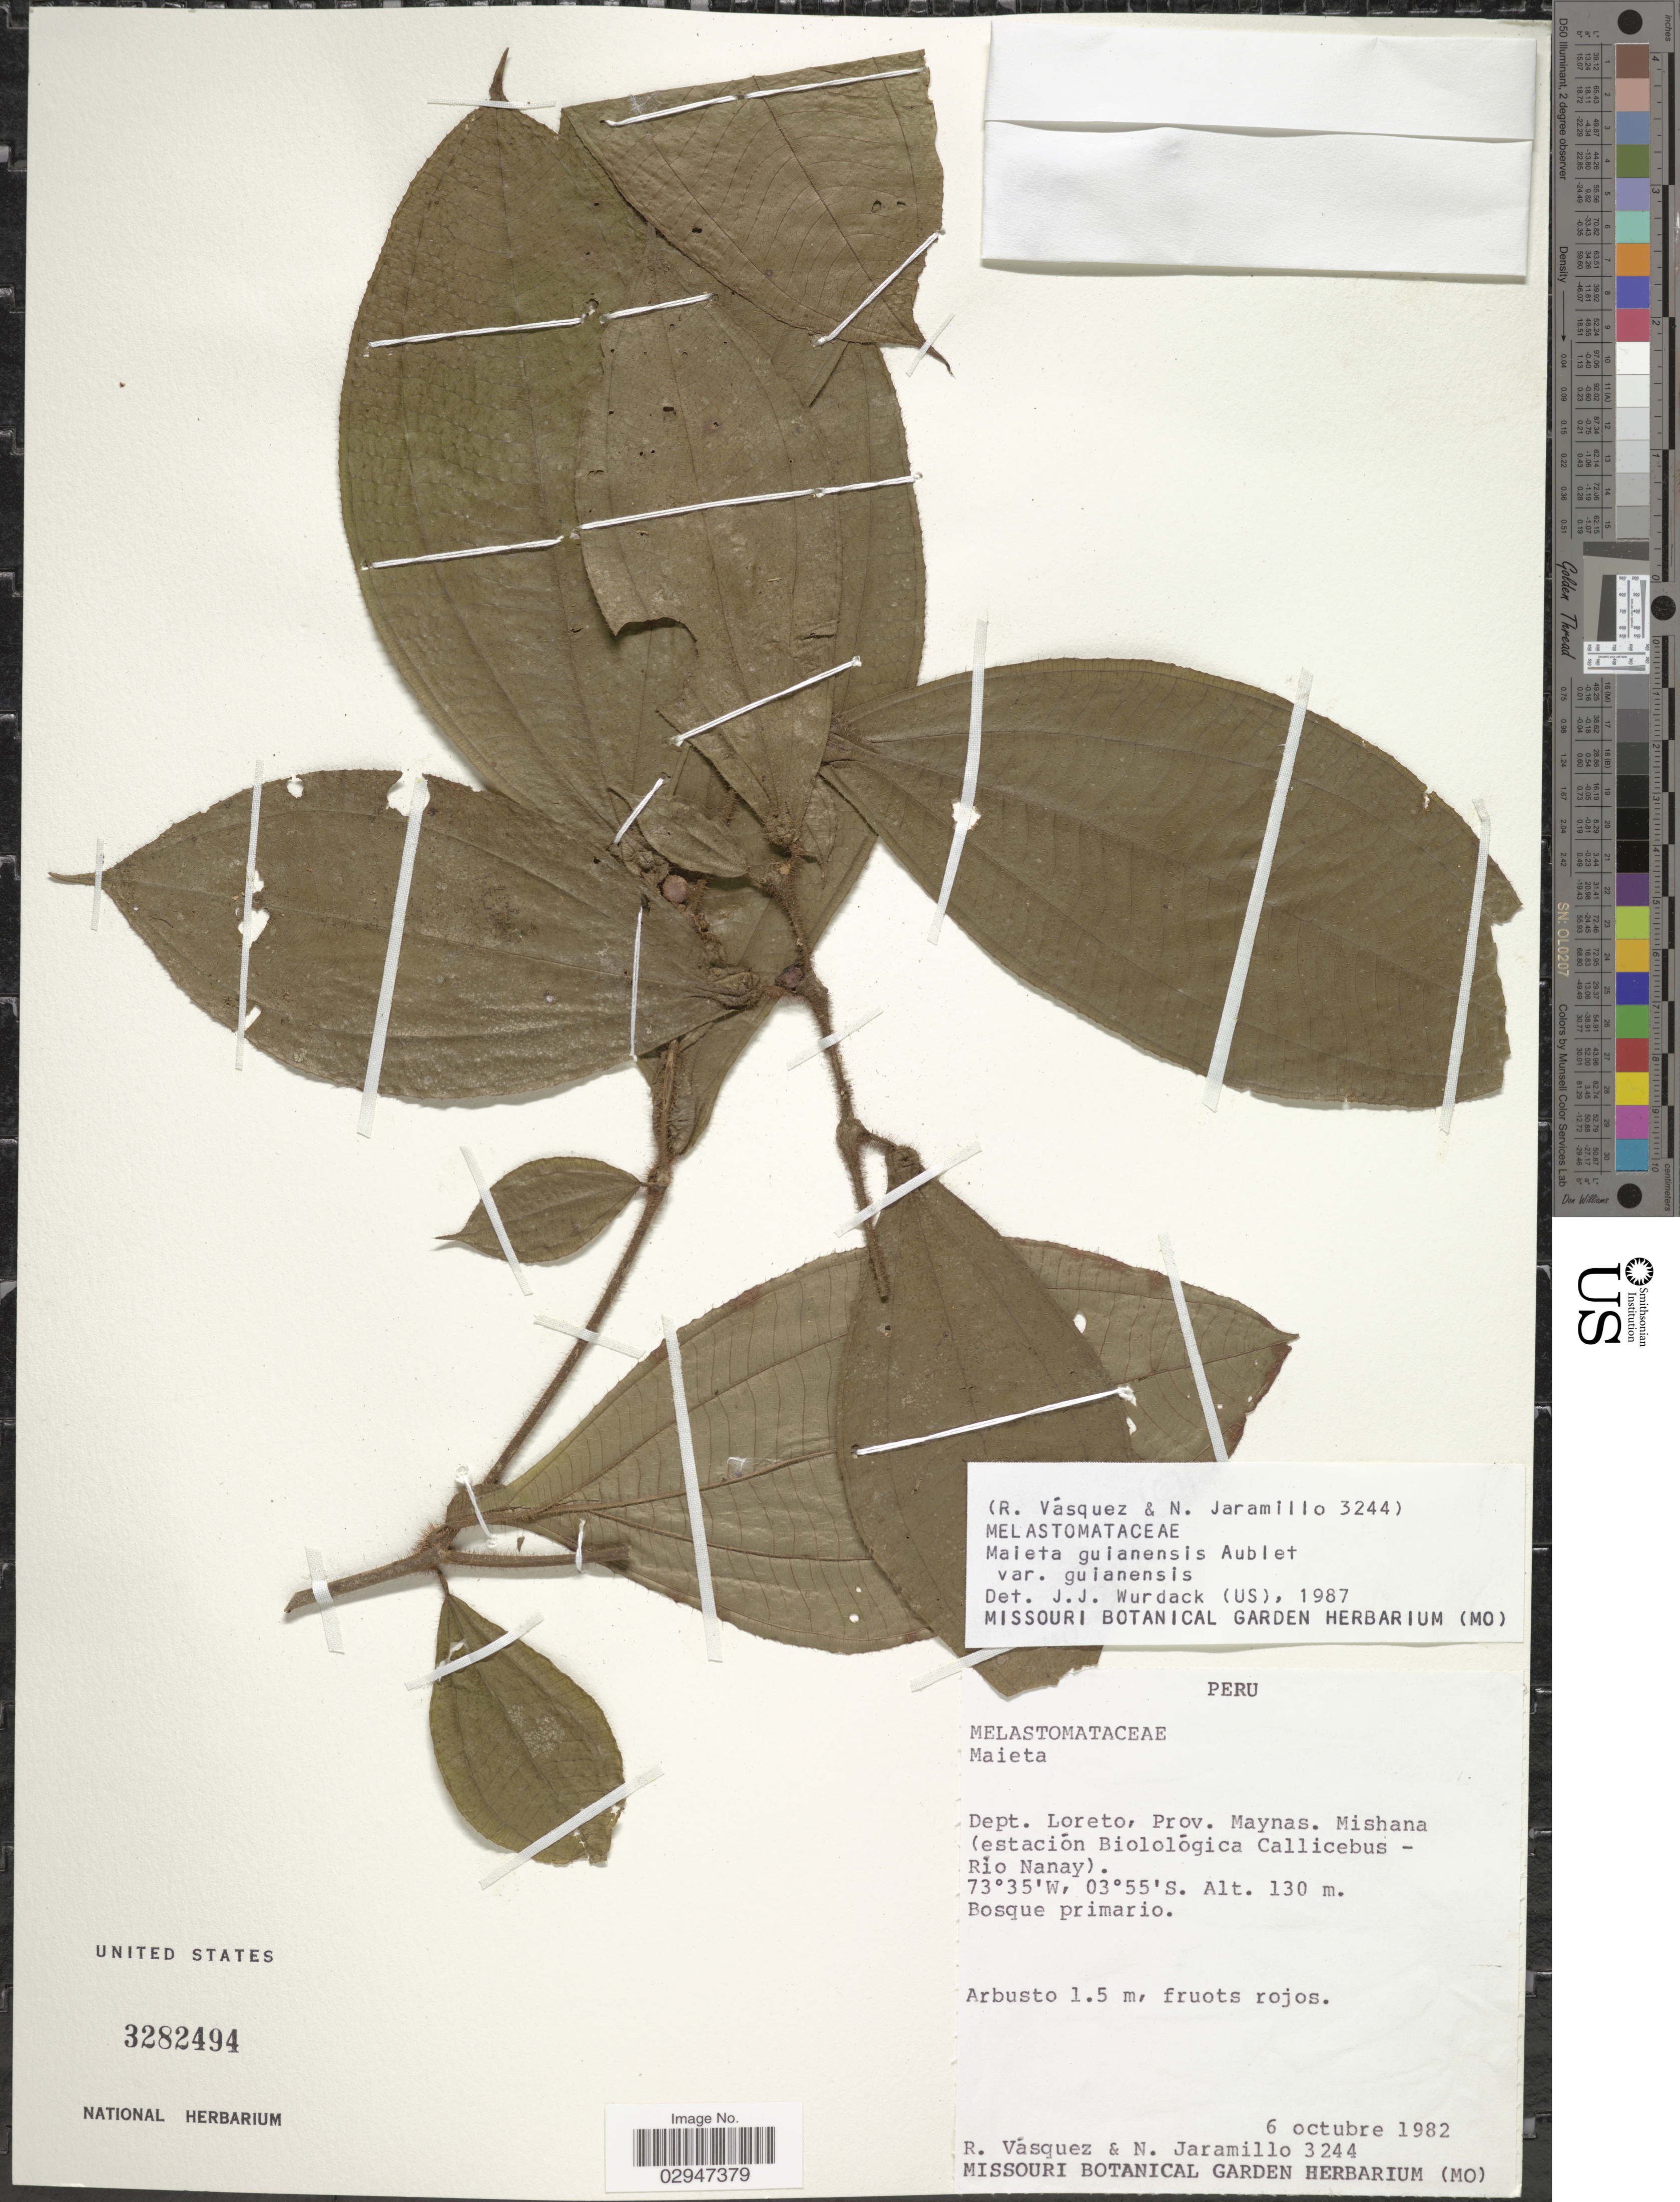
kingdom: Plantae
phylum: Tracheophyta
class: Magnoliopsida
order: Myrtales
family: Melastomataceae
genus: Maieta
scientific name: Maieta guianensis var. guianensis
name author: Aubl.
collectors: R. Vásquez & N. Jaramillo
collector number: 3244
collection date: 1982-10-06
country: Peru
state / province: Loreto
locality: Prov. Maynas. Mishana (estación Biolológica Callicebus - Río Nanay).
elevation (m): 130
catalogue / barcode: US 3282494